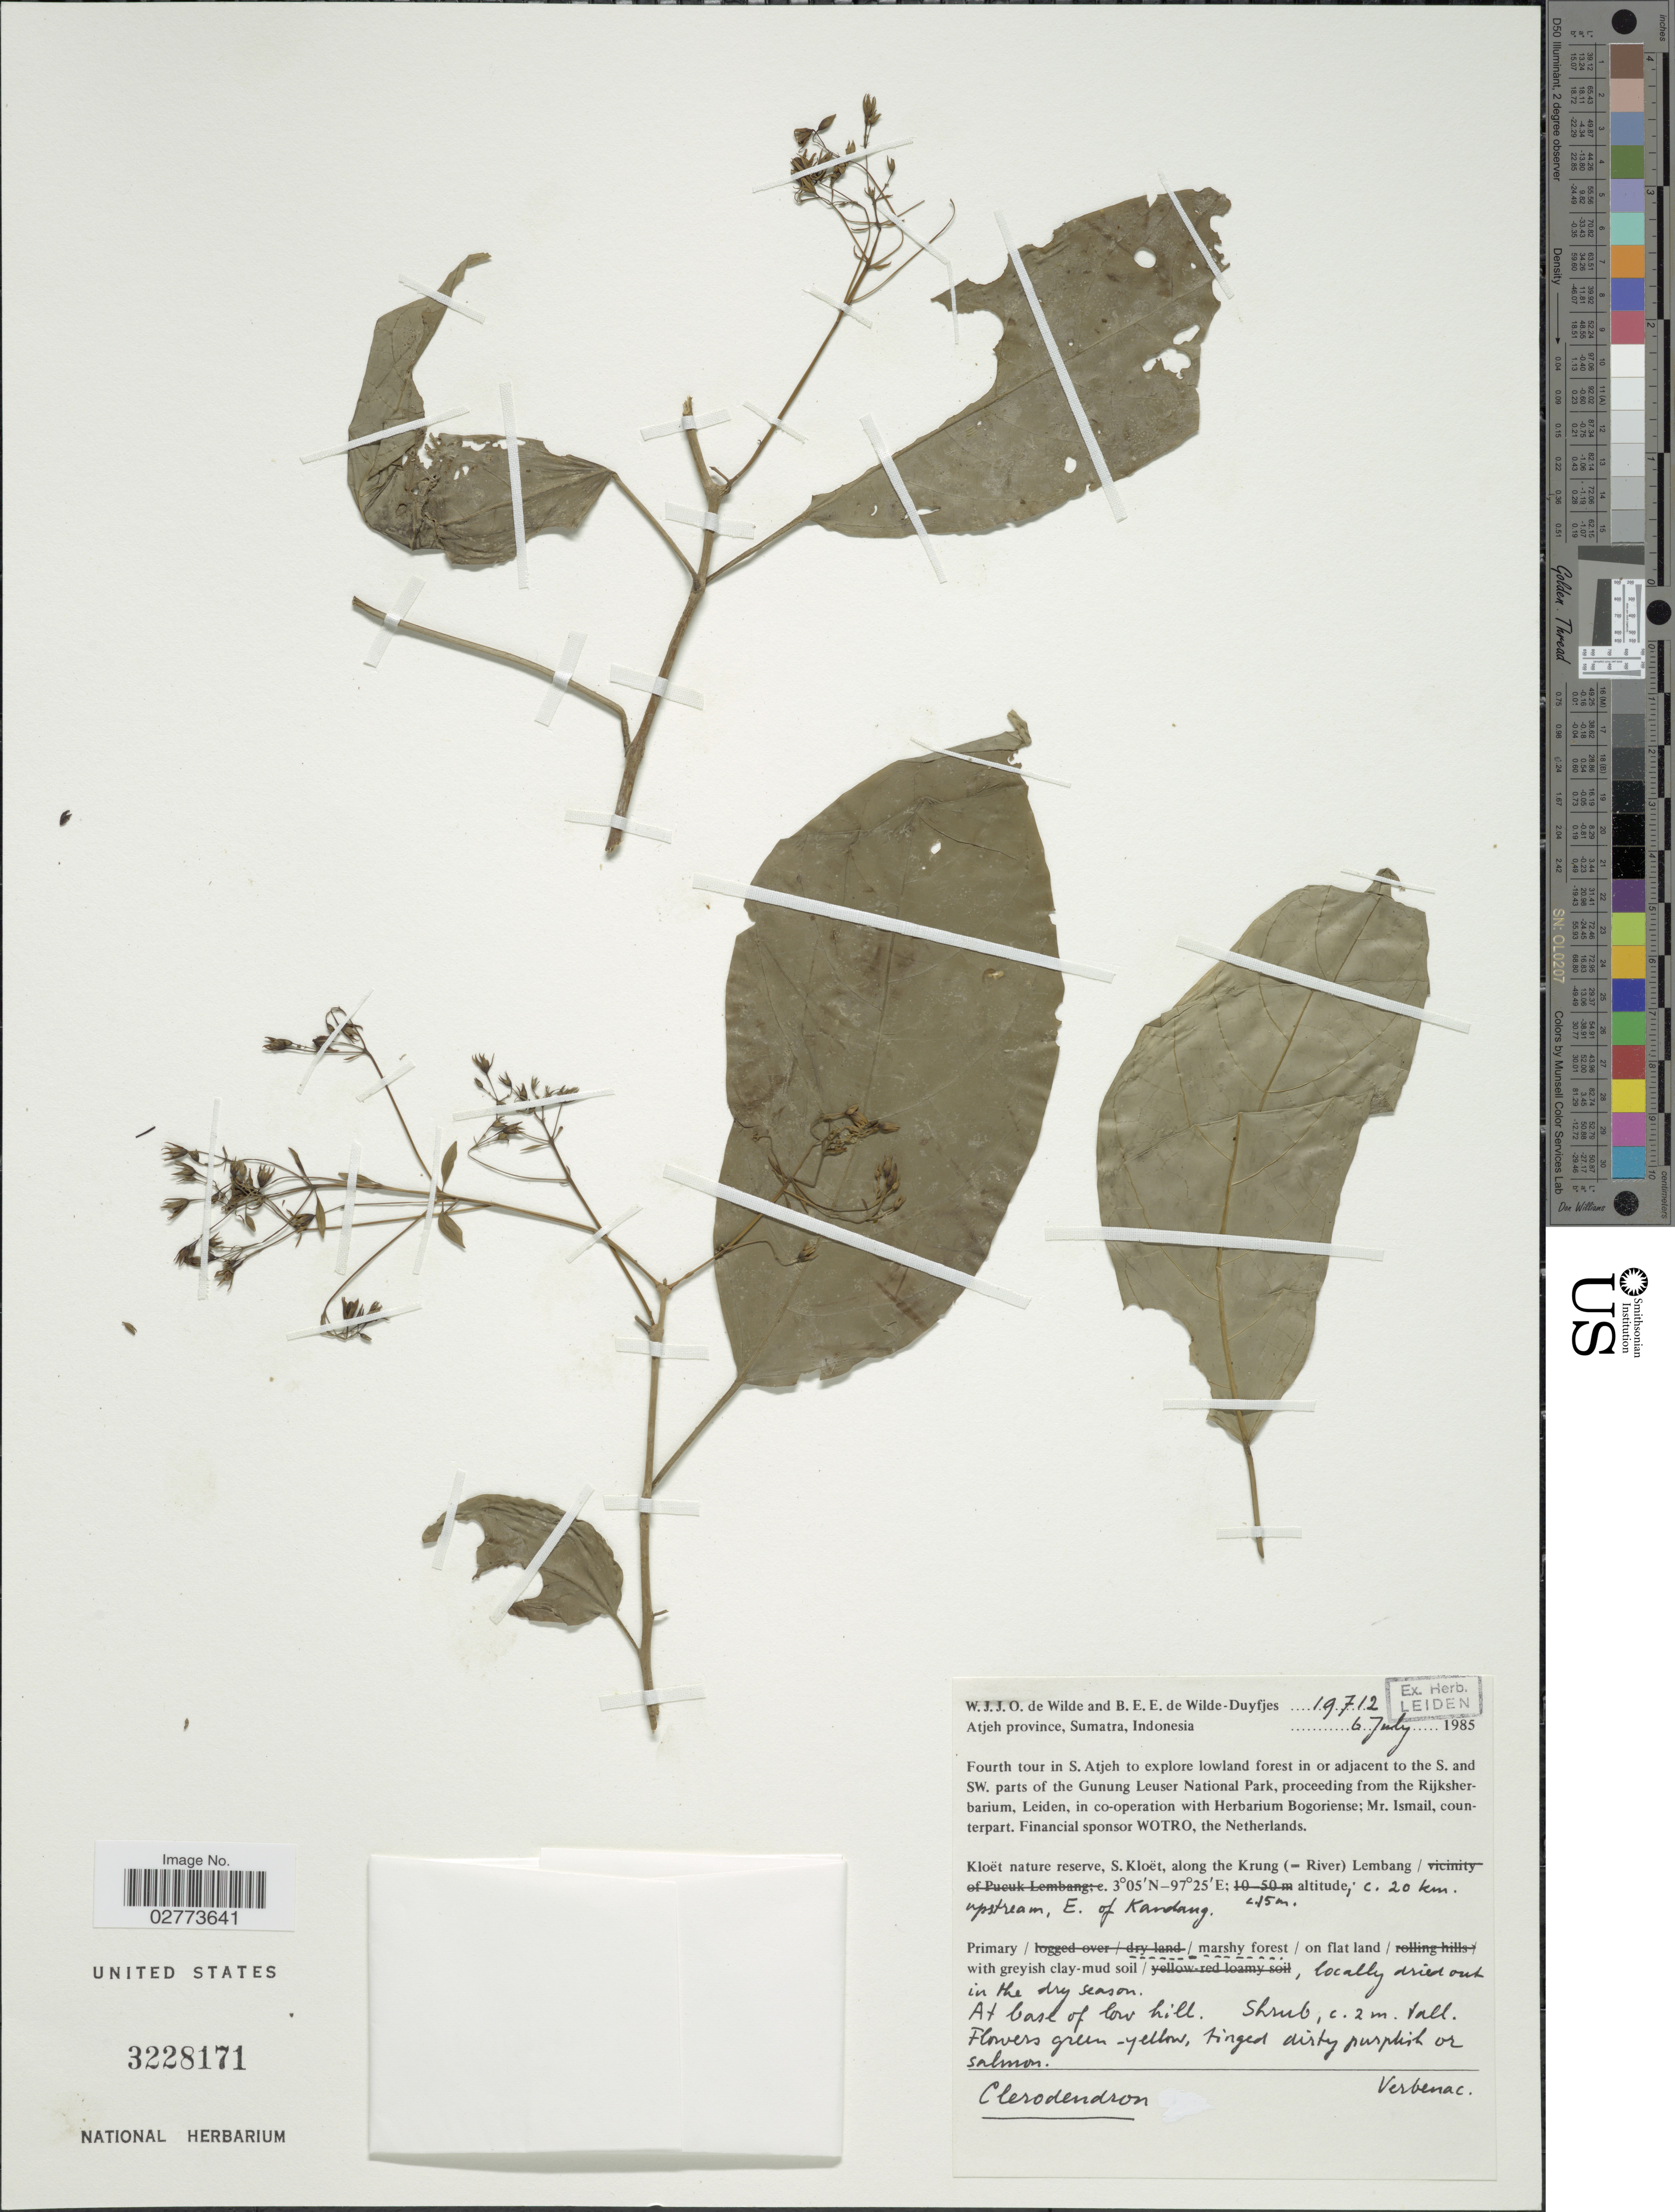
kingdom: Plantae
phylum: Tracheophyta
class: Magnoliopsida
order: Lamiales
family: Lamiaceae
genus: Clerodendrum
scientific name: Clerodendrum wallichii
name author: Merr.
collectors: W. J. de Wilde & B. E. de Wilde-Duyfjes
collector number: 19712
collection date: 1985-07-06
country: Indonesia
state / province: Sumatra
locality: S. Atjeh to explore lowland forest in or adjacent to the S. and SW. parts of the Gunung Leuser National Park. Atjeh Province. Kloët nature reserve, S. Kloët, along the Krung (= River) Lembang; c. 20 km. upstream, E. of Kandang.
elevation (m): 15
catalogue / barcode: US 3228171